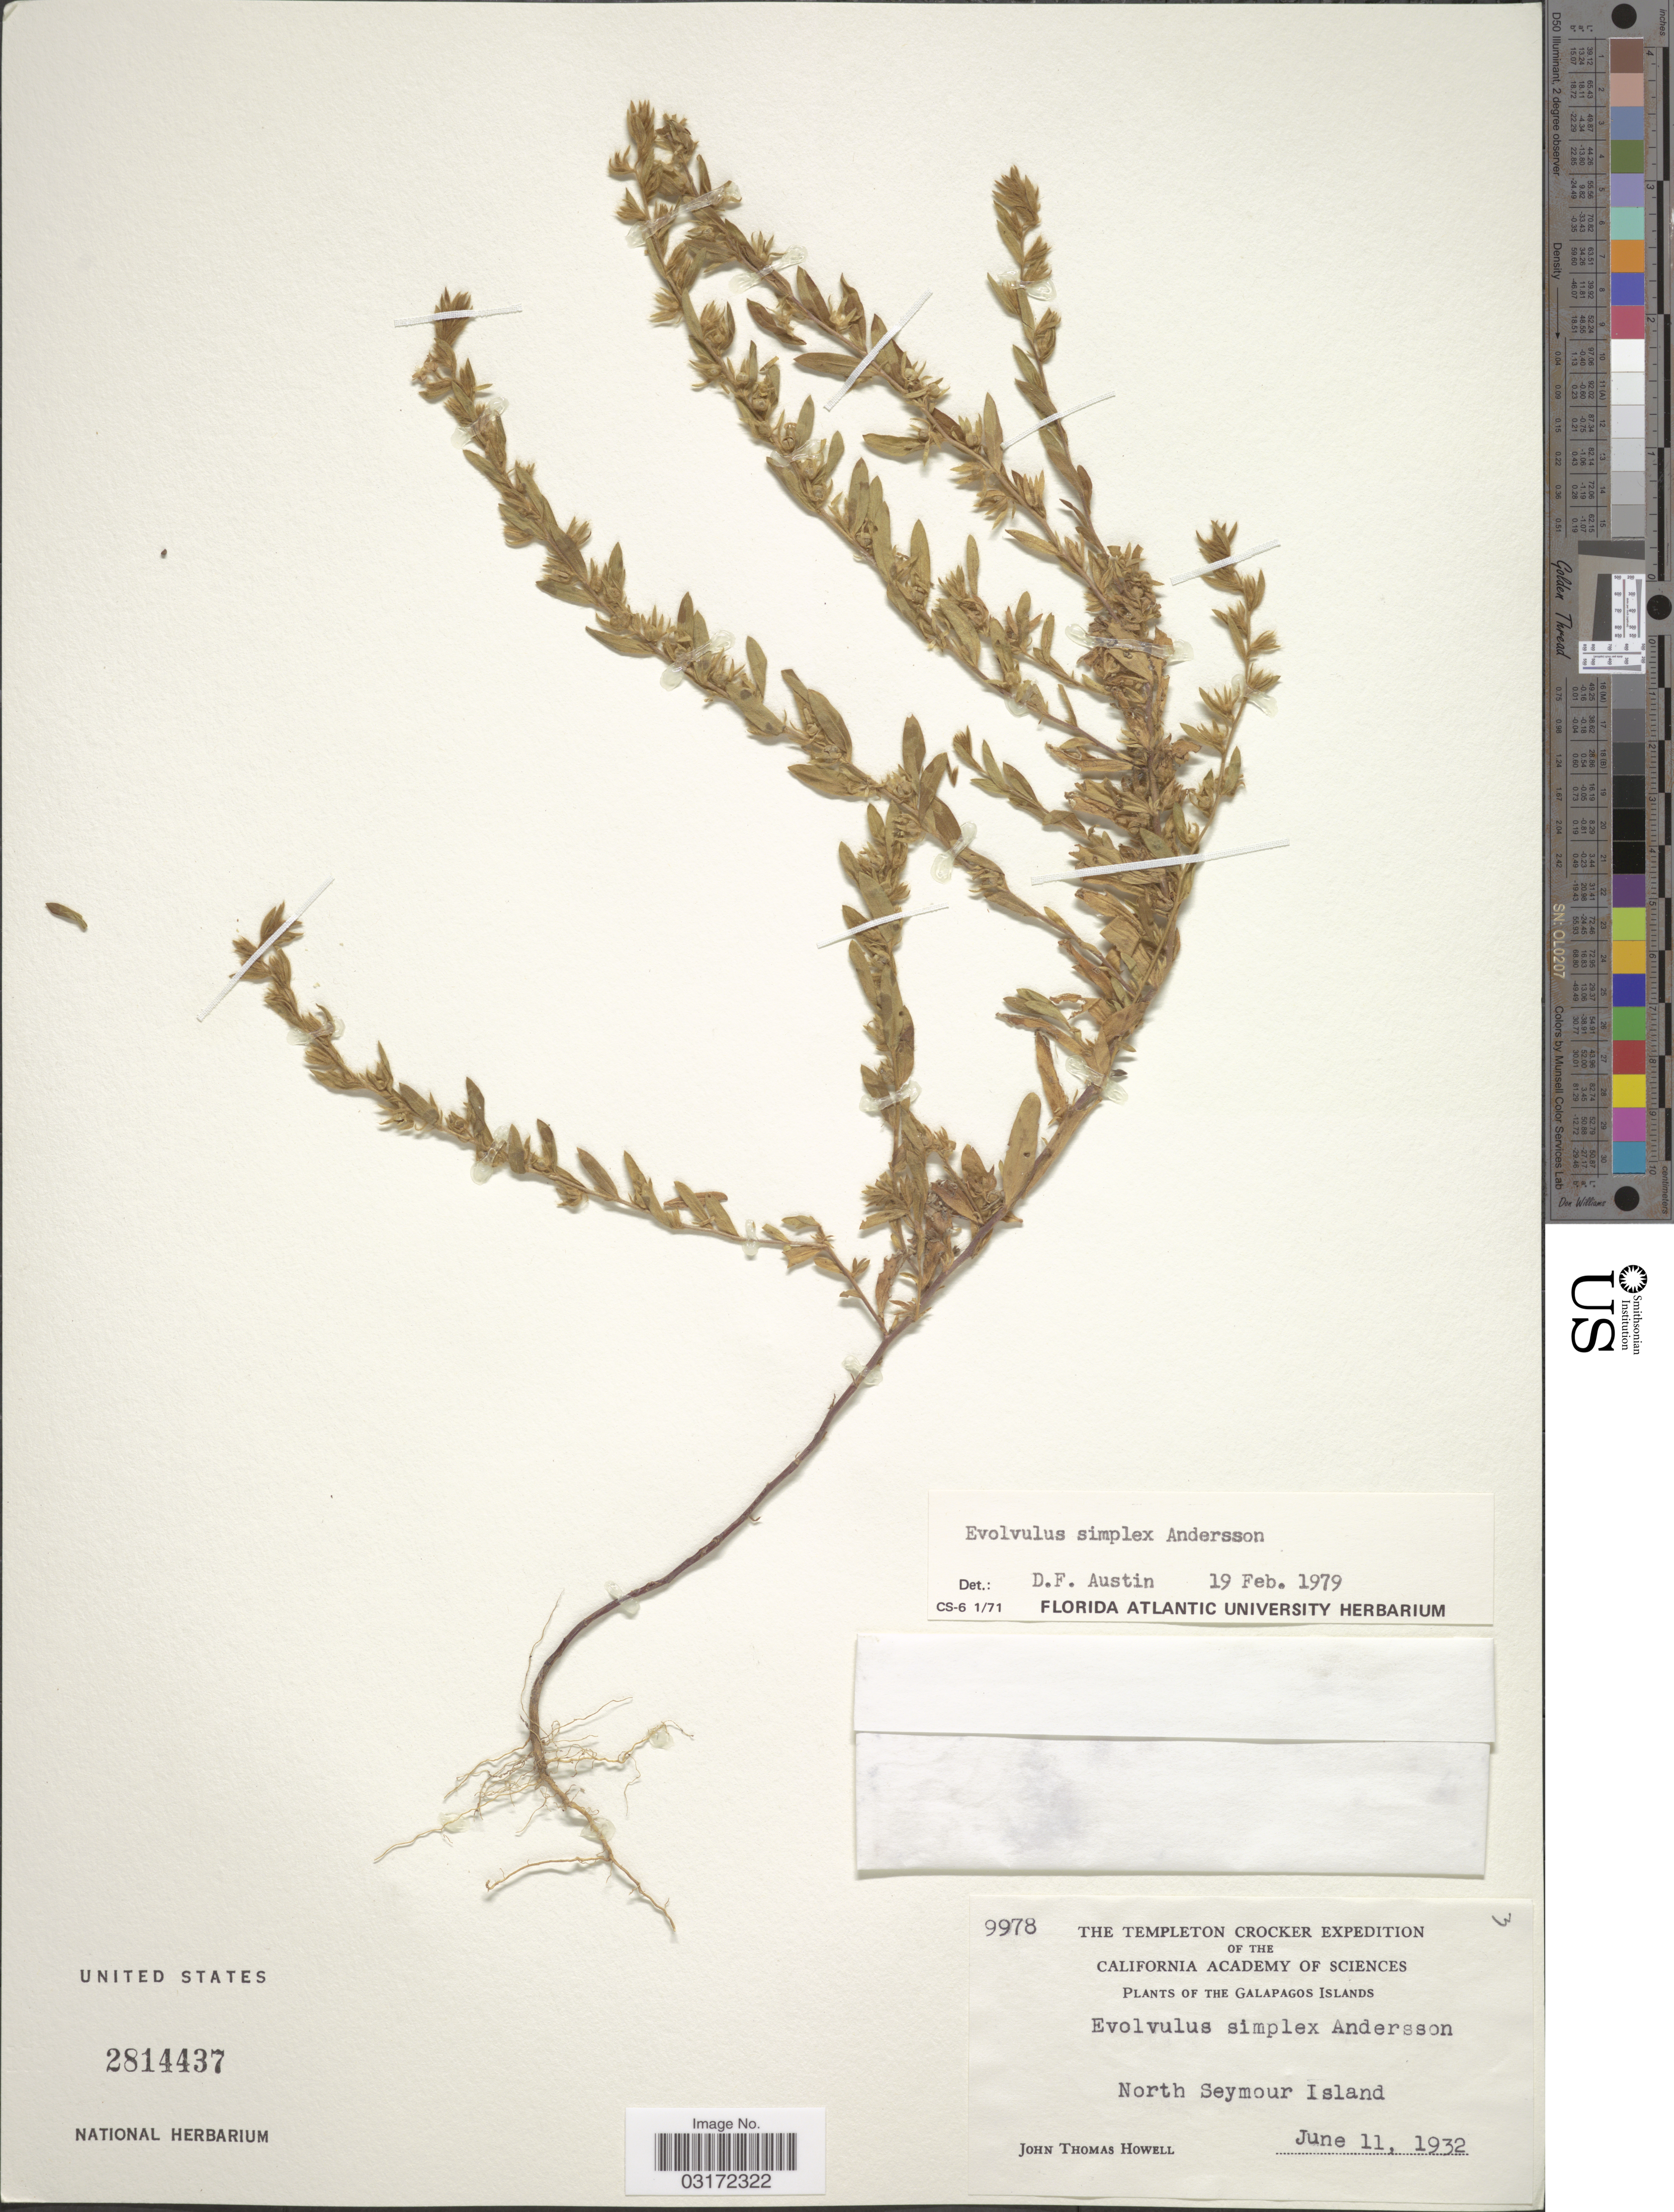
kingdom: Plantae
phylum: Tracheophyta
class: Magnoliopsida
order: Solanales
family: Convolvulaceae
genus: Evolvulus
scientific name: Evolvulus simplex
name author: Andersson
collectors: J. T. Howell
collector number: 9978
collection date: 1932-06-11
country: Ecuador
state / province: Colón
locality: The Galapagos Islands. North Seymour Island.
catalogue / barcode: US 2814437